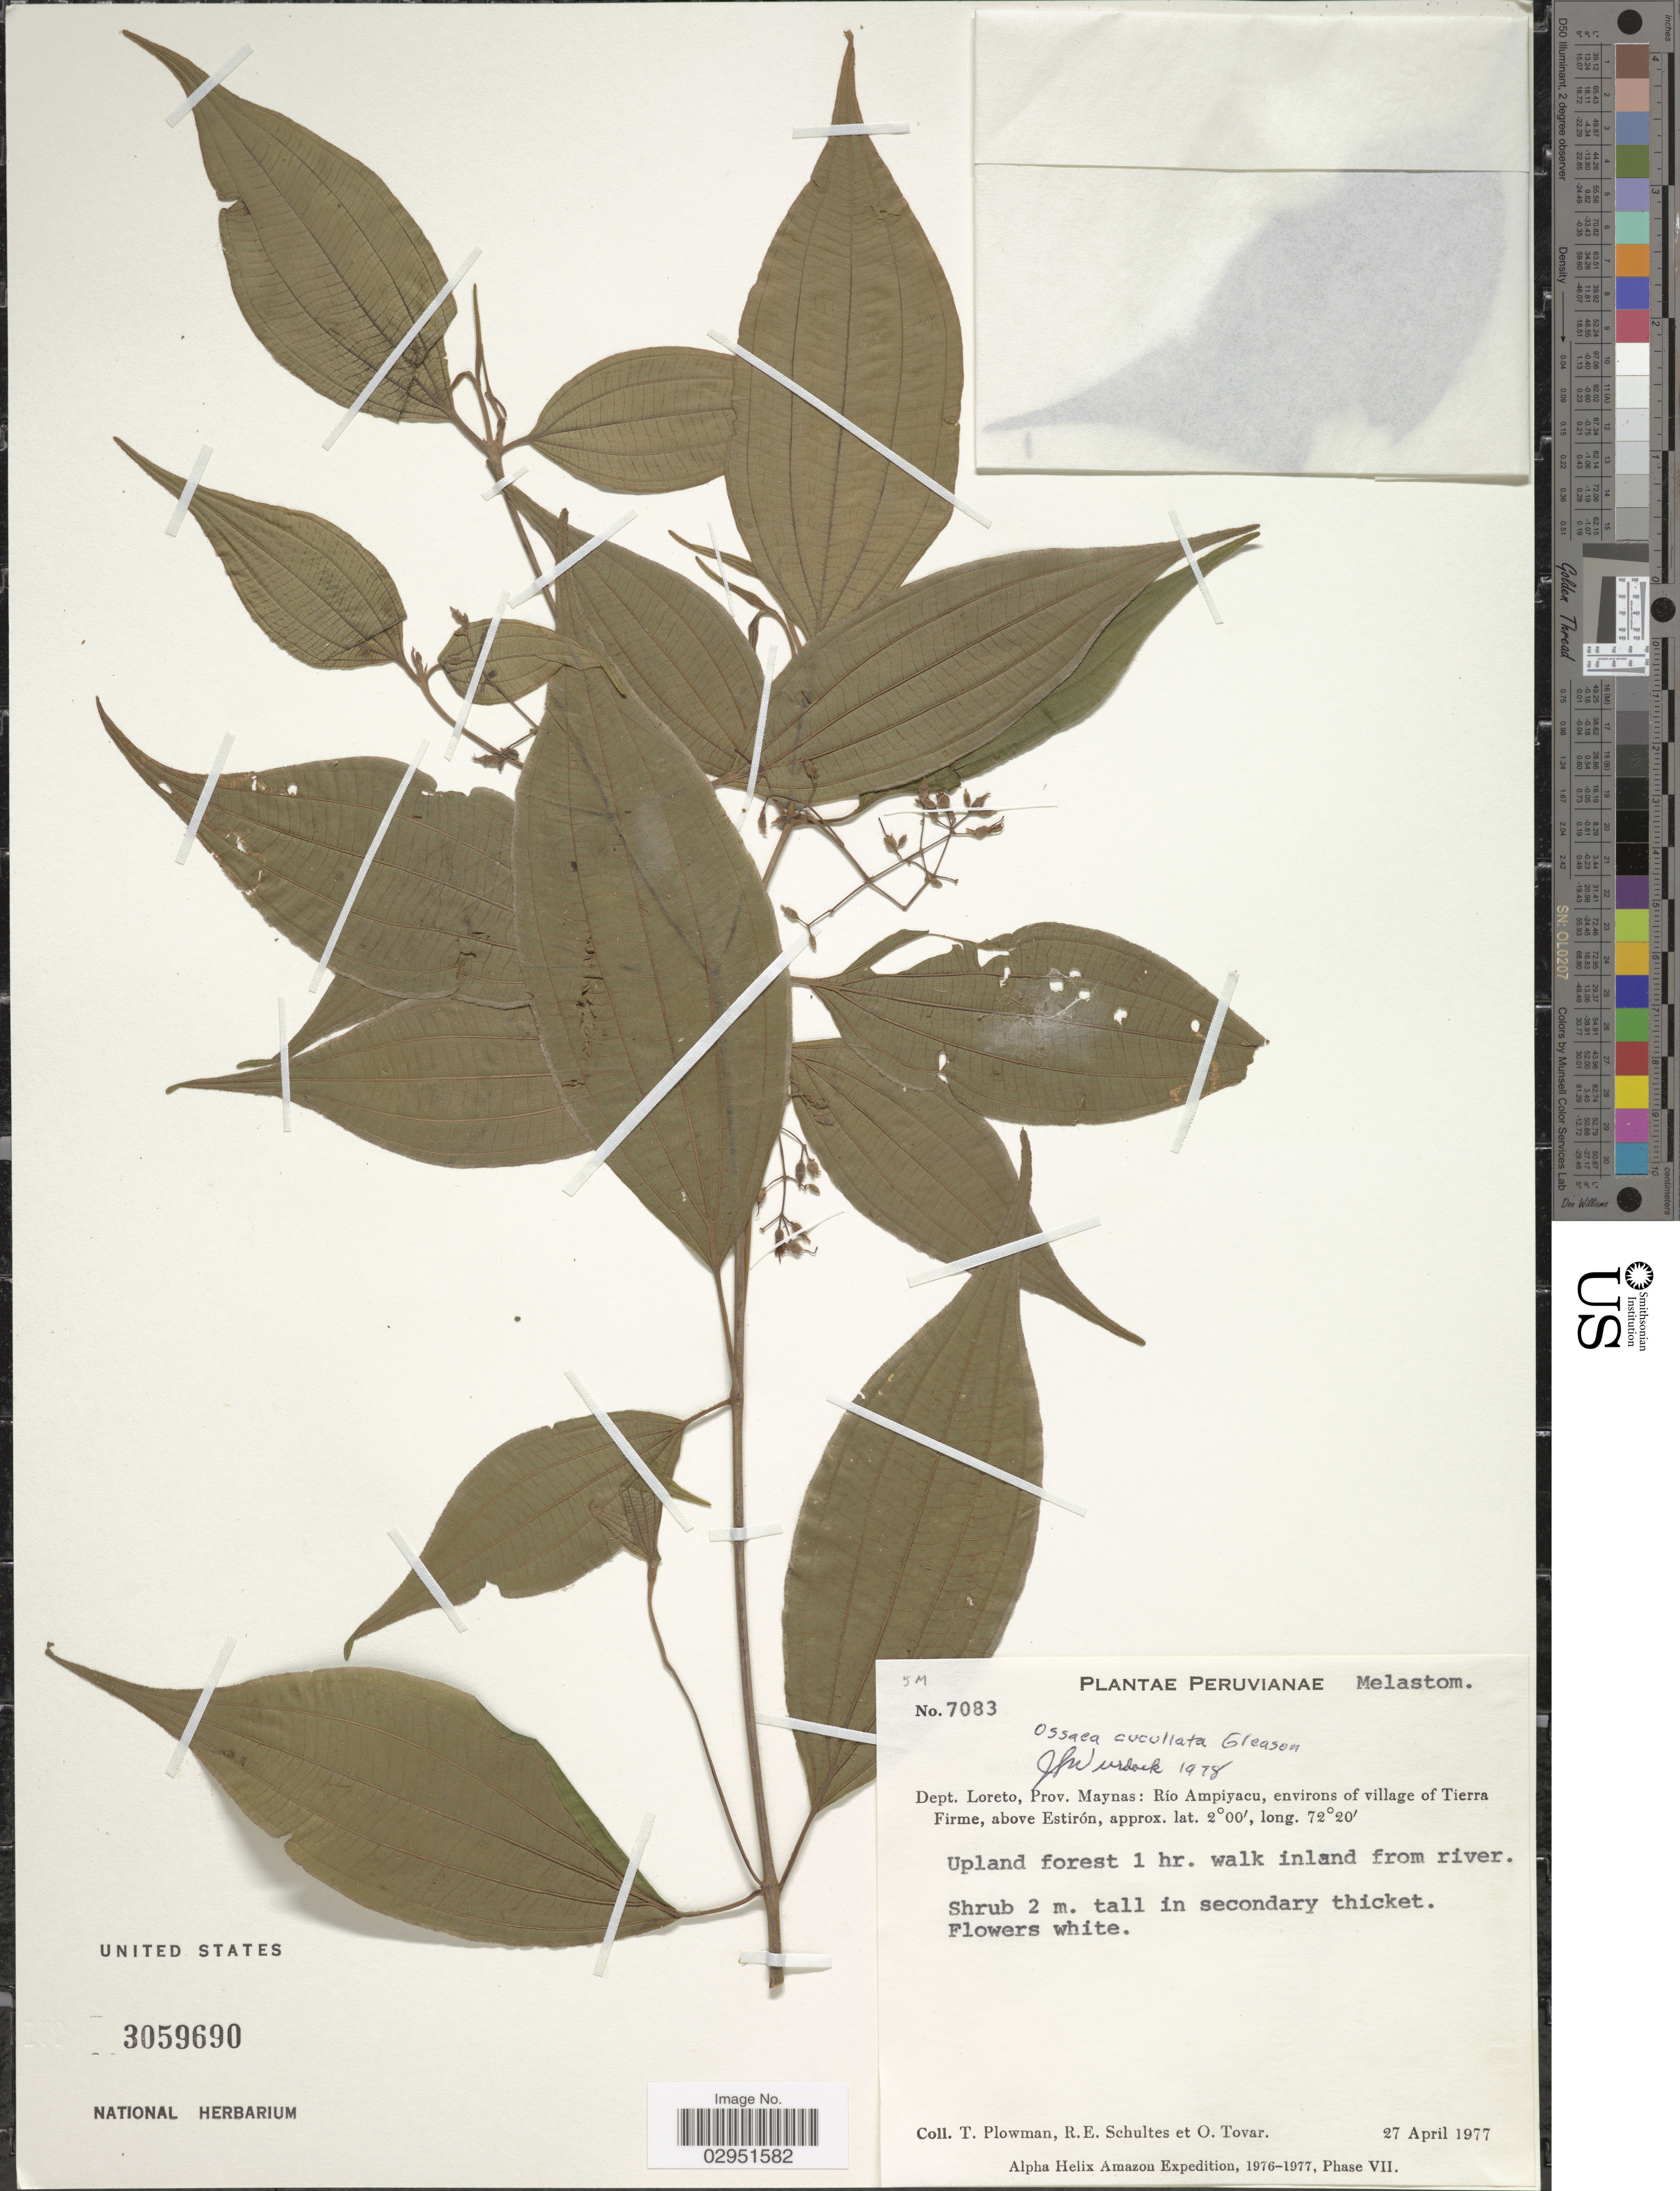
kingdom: Plantae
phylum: Tracheophyta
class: Magnoliopsida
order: Myrtales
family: Melastomataceae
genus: Ossaea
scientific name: Ossaea cucullata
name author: Gleason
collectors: T. Plowman, R. E. Schultes & Ó. Tovar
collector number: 7083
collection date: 1977-04-27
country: Peru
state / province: Loreto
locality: Dept. Loreto, Prov. Maynas: Río Ampiyacu, environs of village of Tierra Firme, above Estirón. Upland forest 1 hr. walk inland from river. Amazon.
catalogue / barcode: US 3059690